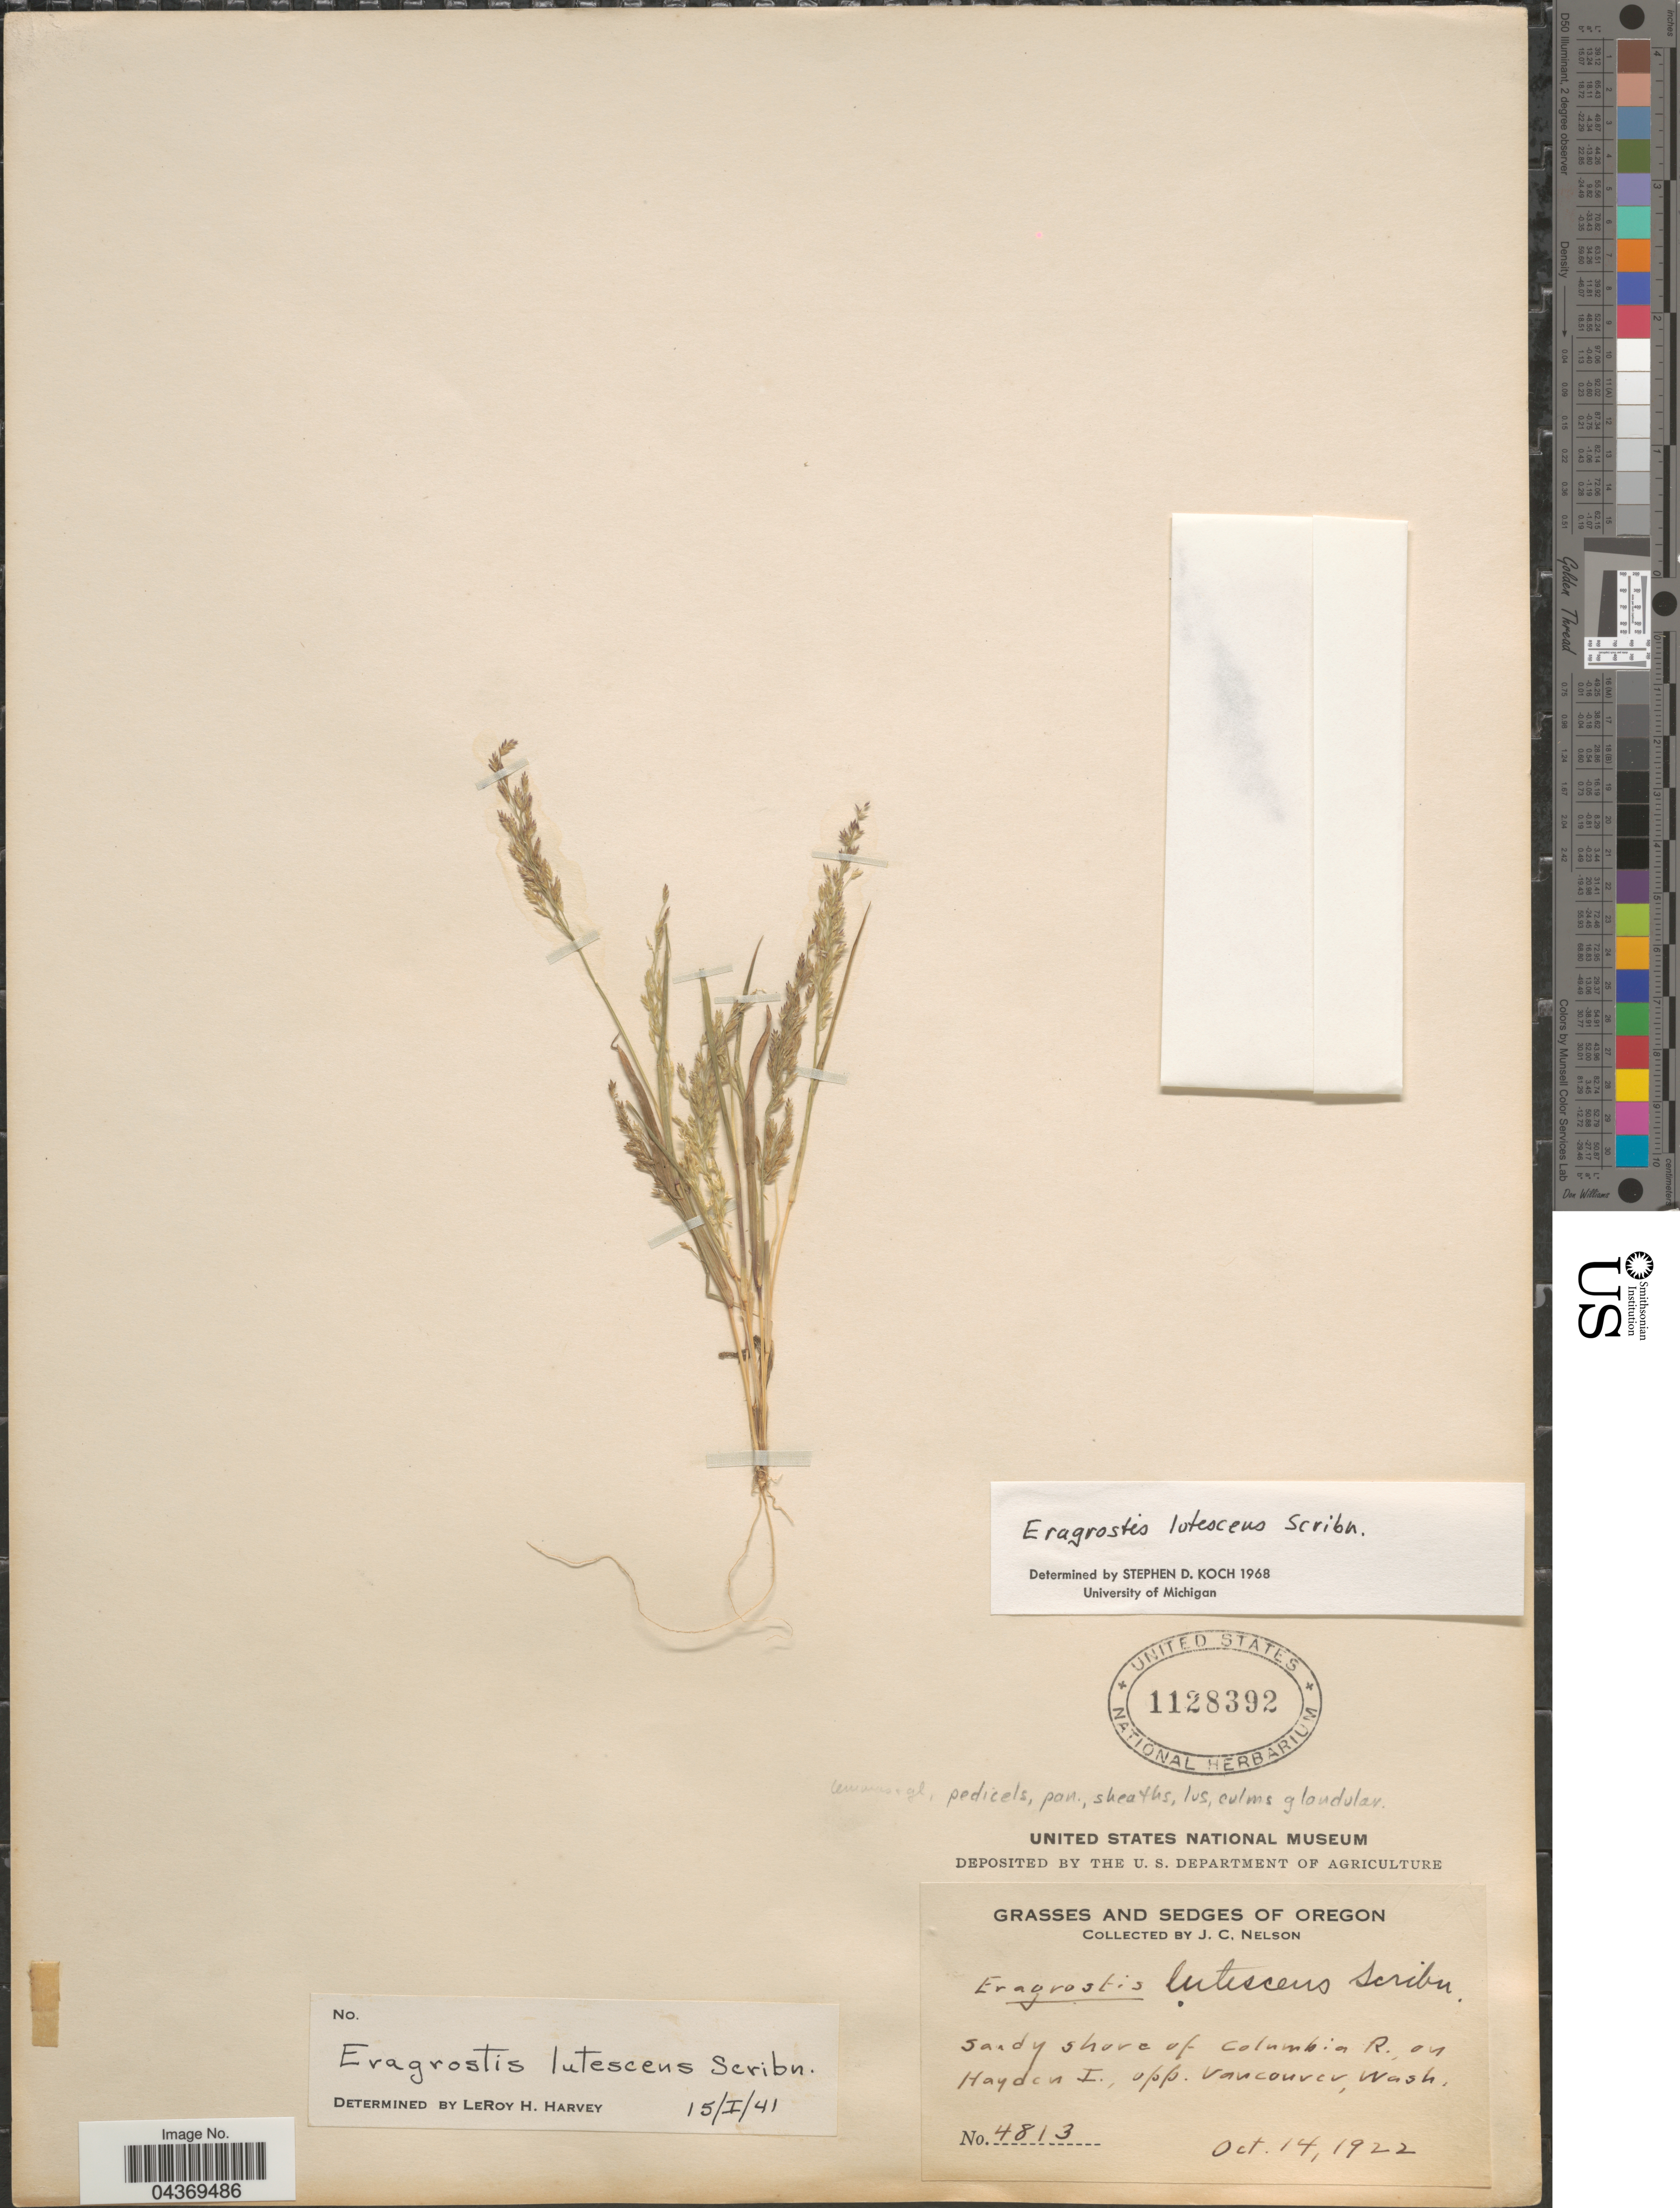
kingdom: Plantae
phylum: Tracheophyta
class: Liliopsida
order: Poales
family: Poaceae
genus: Eragrostis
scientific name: Eragrostis lutescens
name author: Scribn.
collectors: J. C. Nelson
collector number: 4813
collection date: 1922-10-14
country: United States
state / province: Oregon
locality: Sandy shore of Columbia R., on Hayden I., opp. Vancouver, Wash.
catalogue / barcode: US 1128392